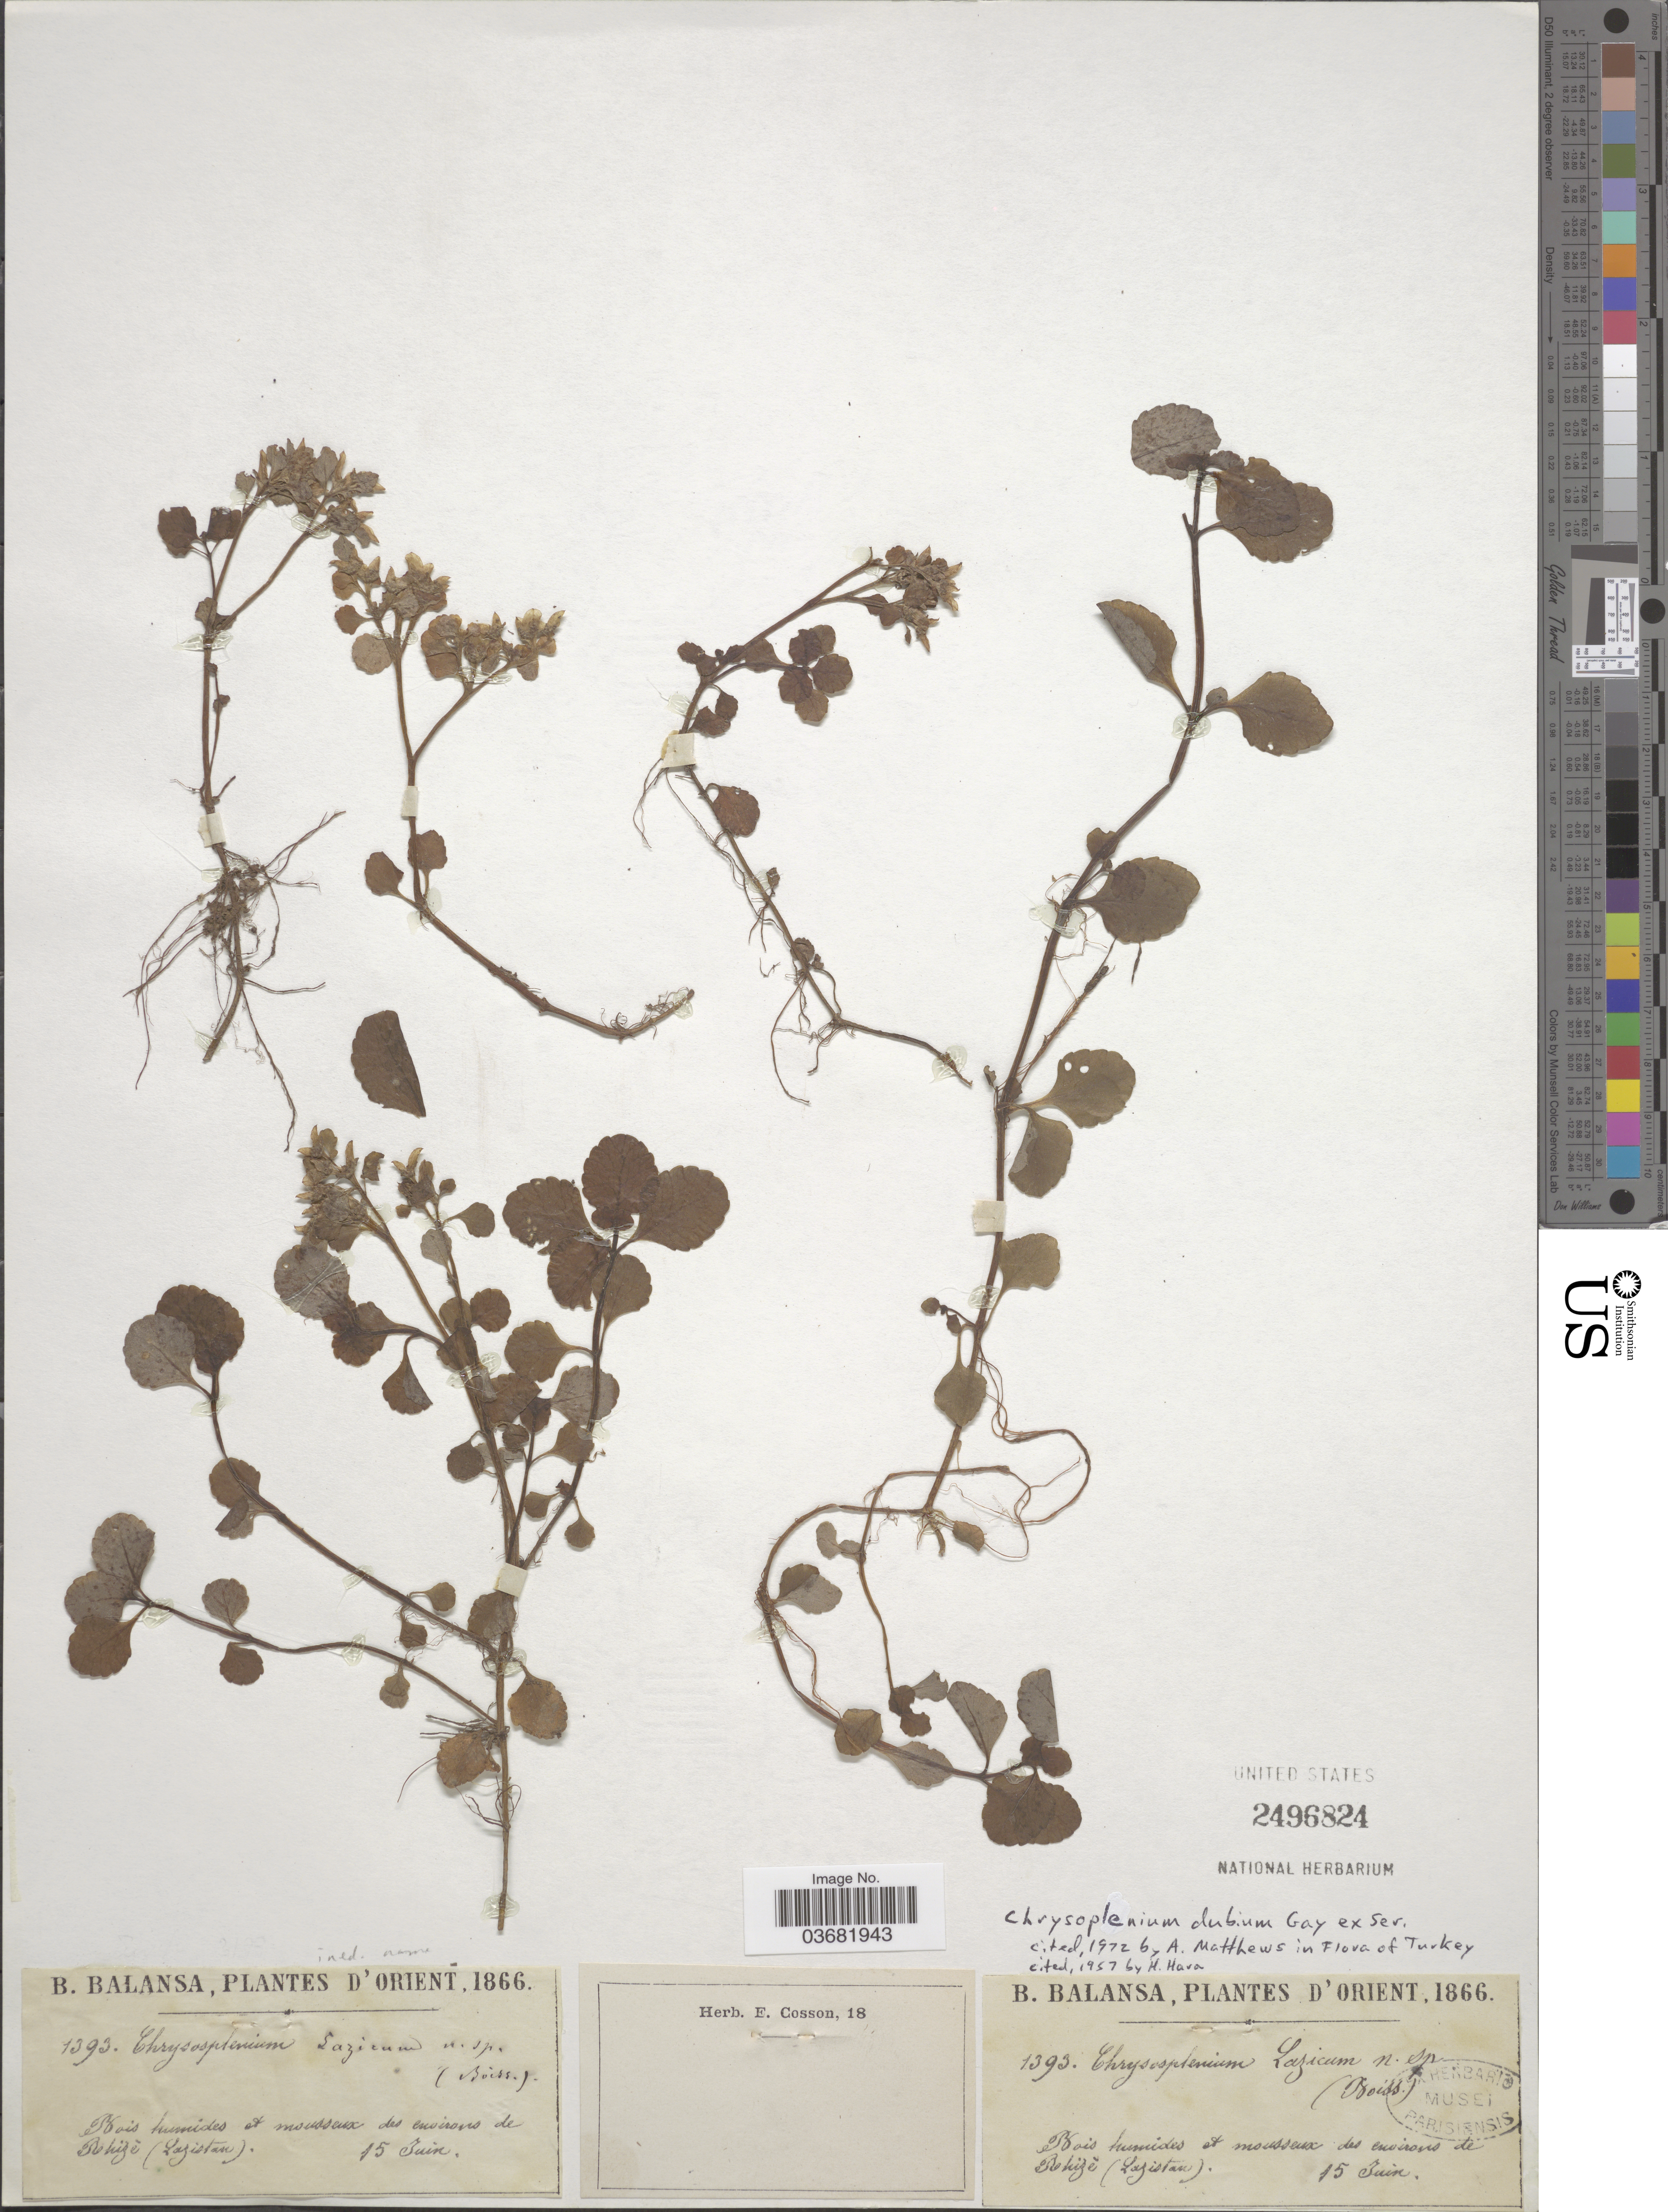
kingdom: Plantae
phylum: Tracheophyta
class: Magnoliopsida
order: Saxifragales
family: Saxifragaceae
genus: Chrysosplenium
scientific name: Chrysosplenium dubium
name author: J. Gay ex Ser.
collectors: B. Balansa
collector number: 1393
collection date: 1866-06-15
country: Turkey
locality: D'Orient. Bois humides et mousseux des environs de Behizè.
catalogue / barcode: US 2496824